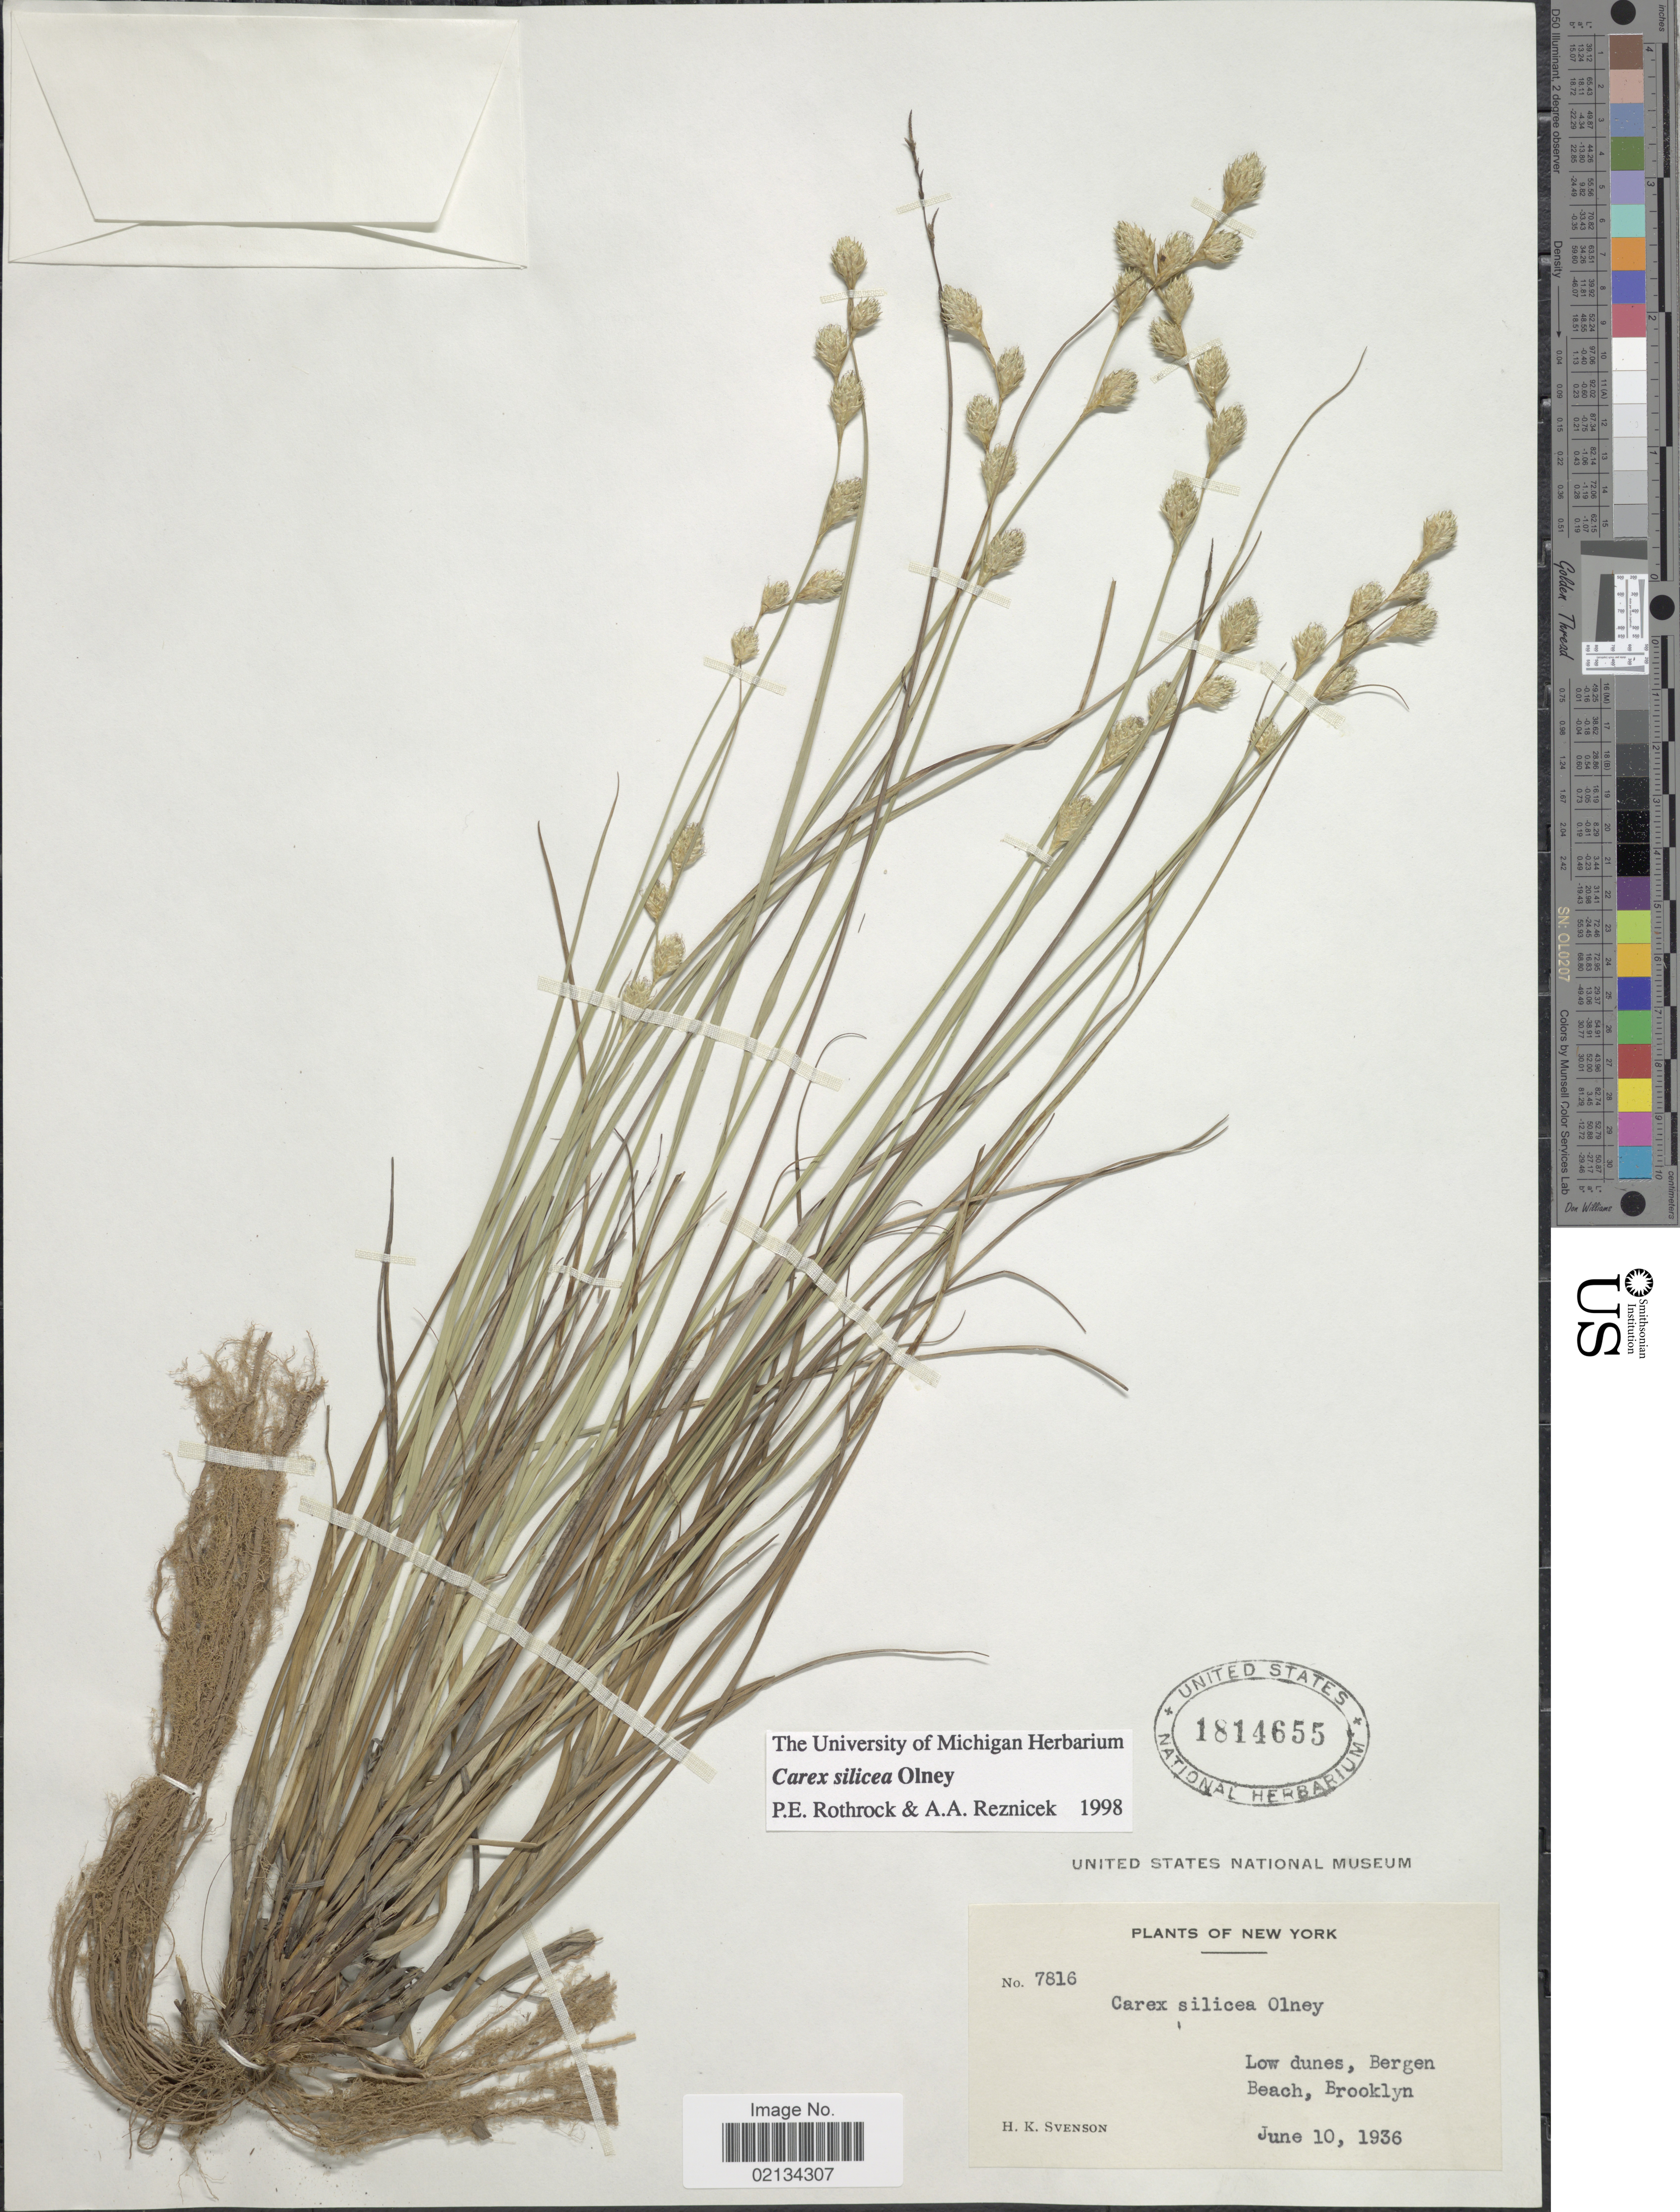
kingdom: Plantae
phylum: Tracheophyta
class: Liliopsida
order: Poales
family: Cyperaceae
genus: Carex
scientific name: Carex silicea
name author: Olney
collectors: H. K. Svenson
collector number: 7816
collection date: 1936-06-10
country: United States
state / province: New York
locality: Low dunes, Bergen Beach, Brooklyn.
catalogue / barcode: US 1814655